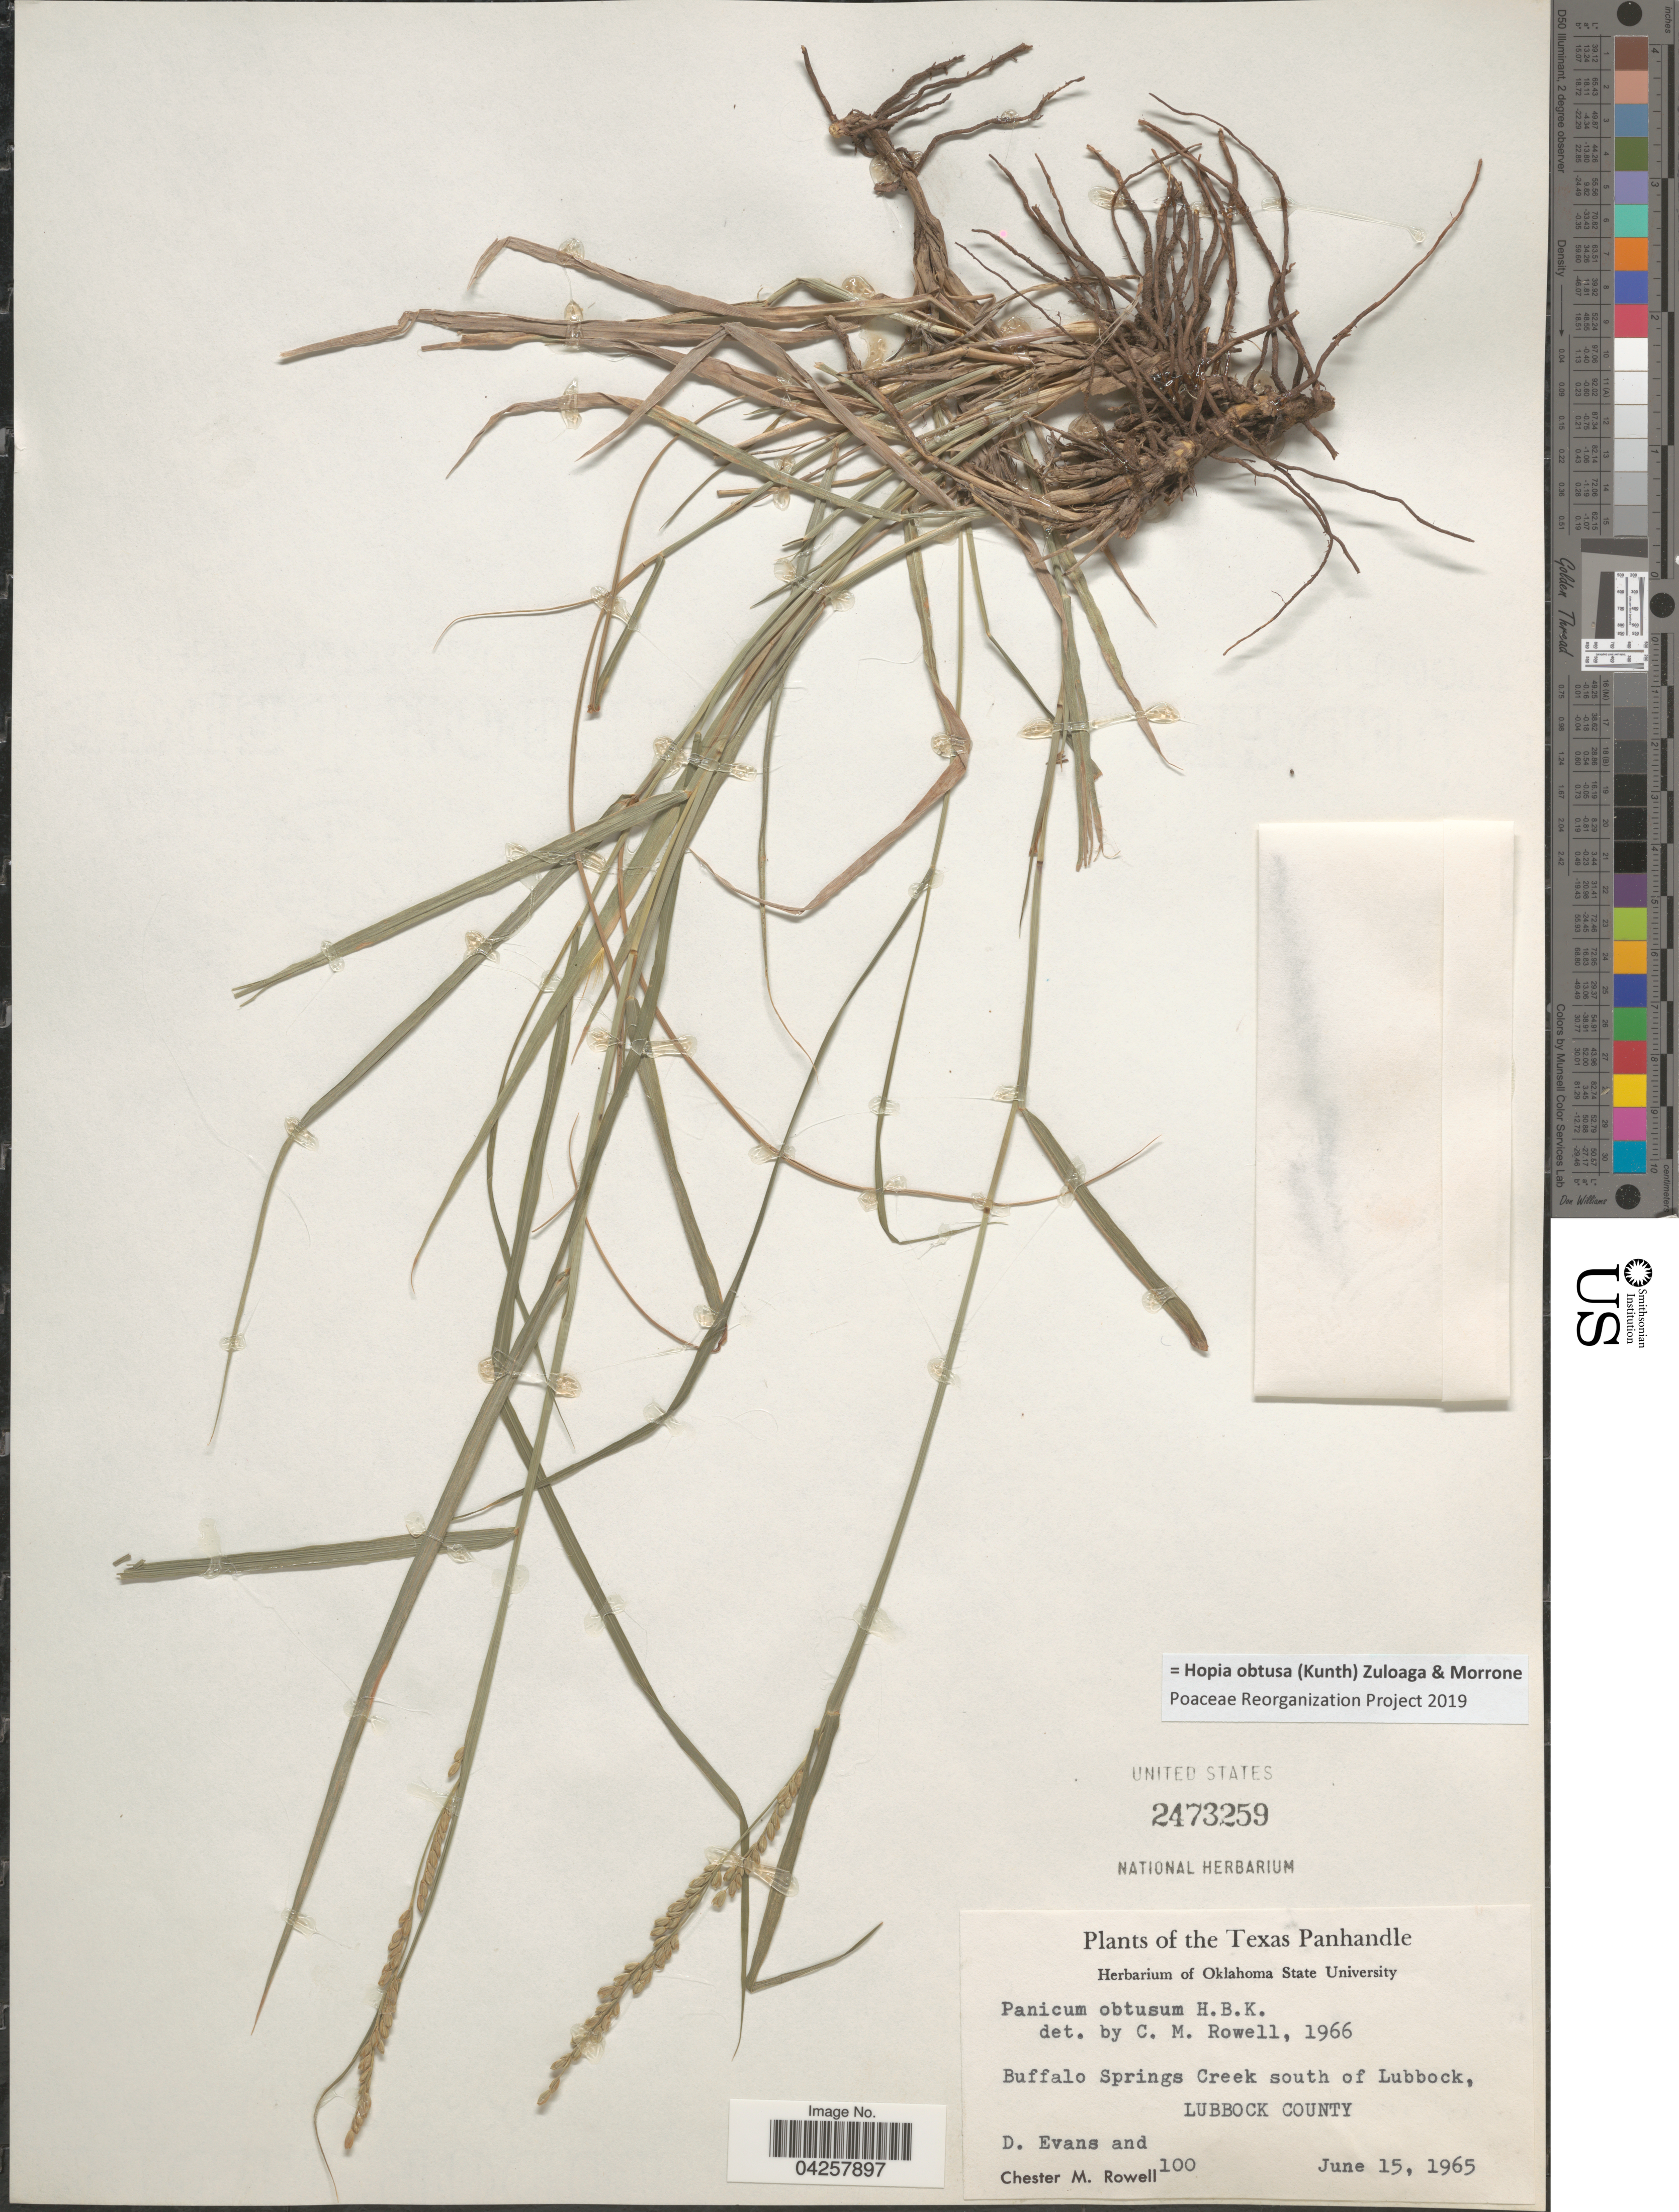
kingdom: Plantae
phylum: Tracheophyta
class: Liliopsida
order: Poales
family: Poaceae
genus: Hopia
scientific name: Hopia obtusa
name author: (Kunth) Zuloaga & Morrone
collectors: D. Evans & C. M. Rowell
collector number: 100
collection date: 1965-06-15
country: United States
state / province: Texas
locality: The Texas Panhandle. Buffalo Springs Creek south of Lubbock, Lubbock County.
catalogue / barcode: US 2473259